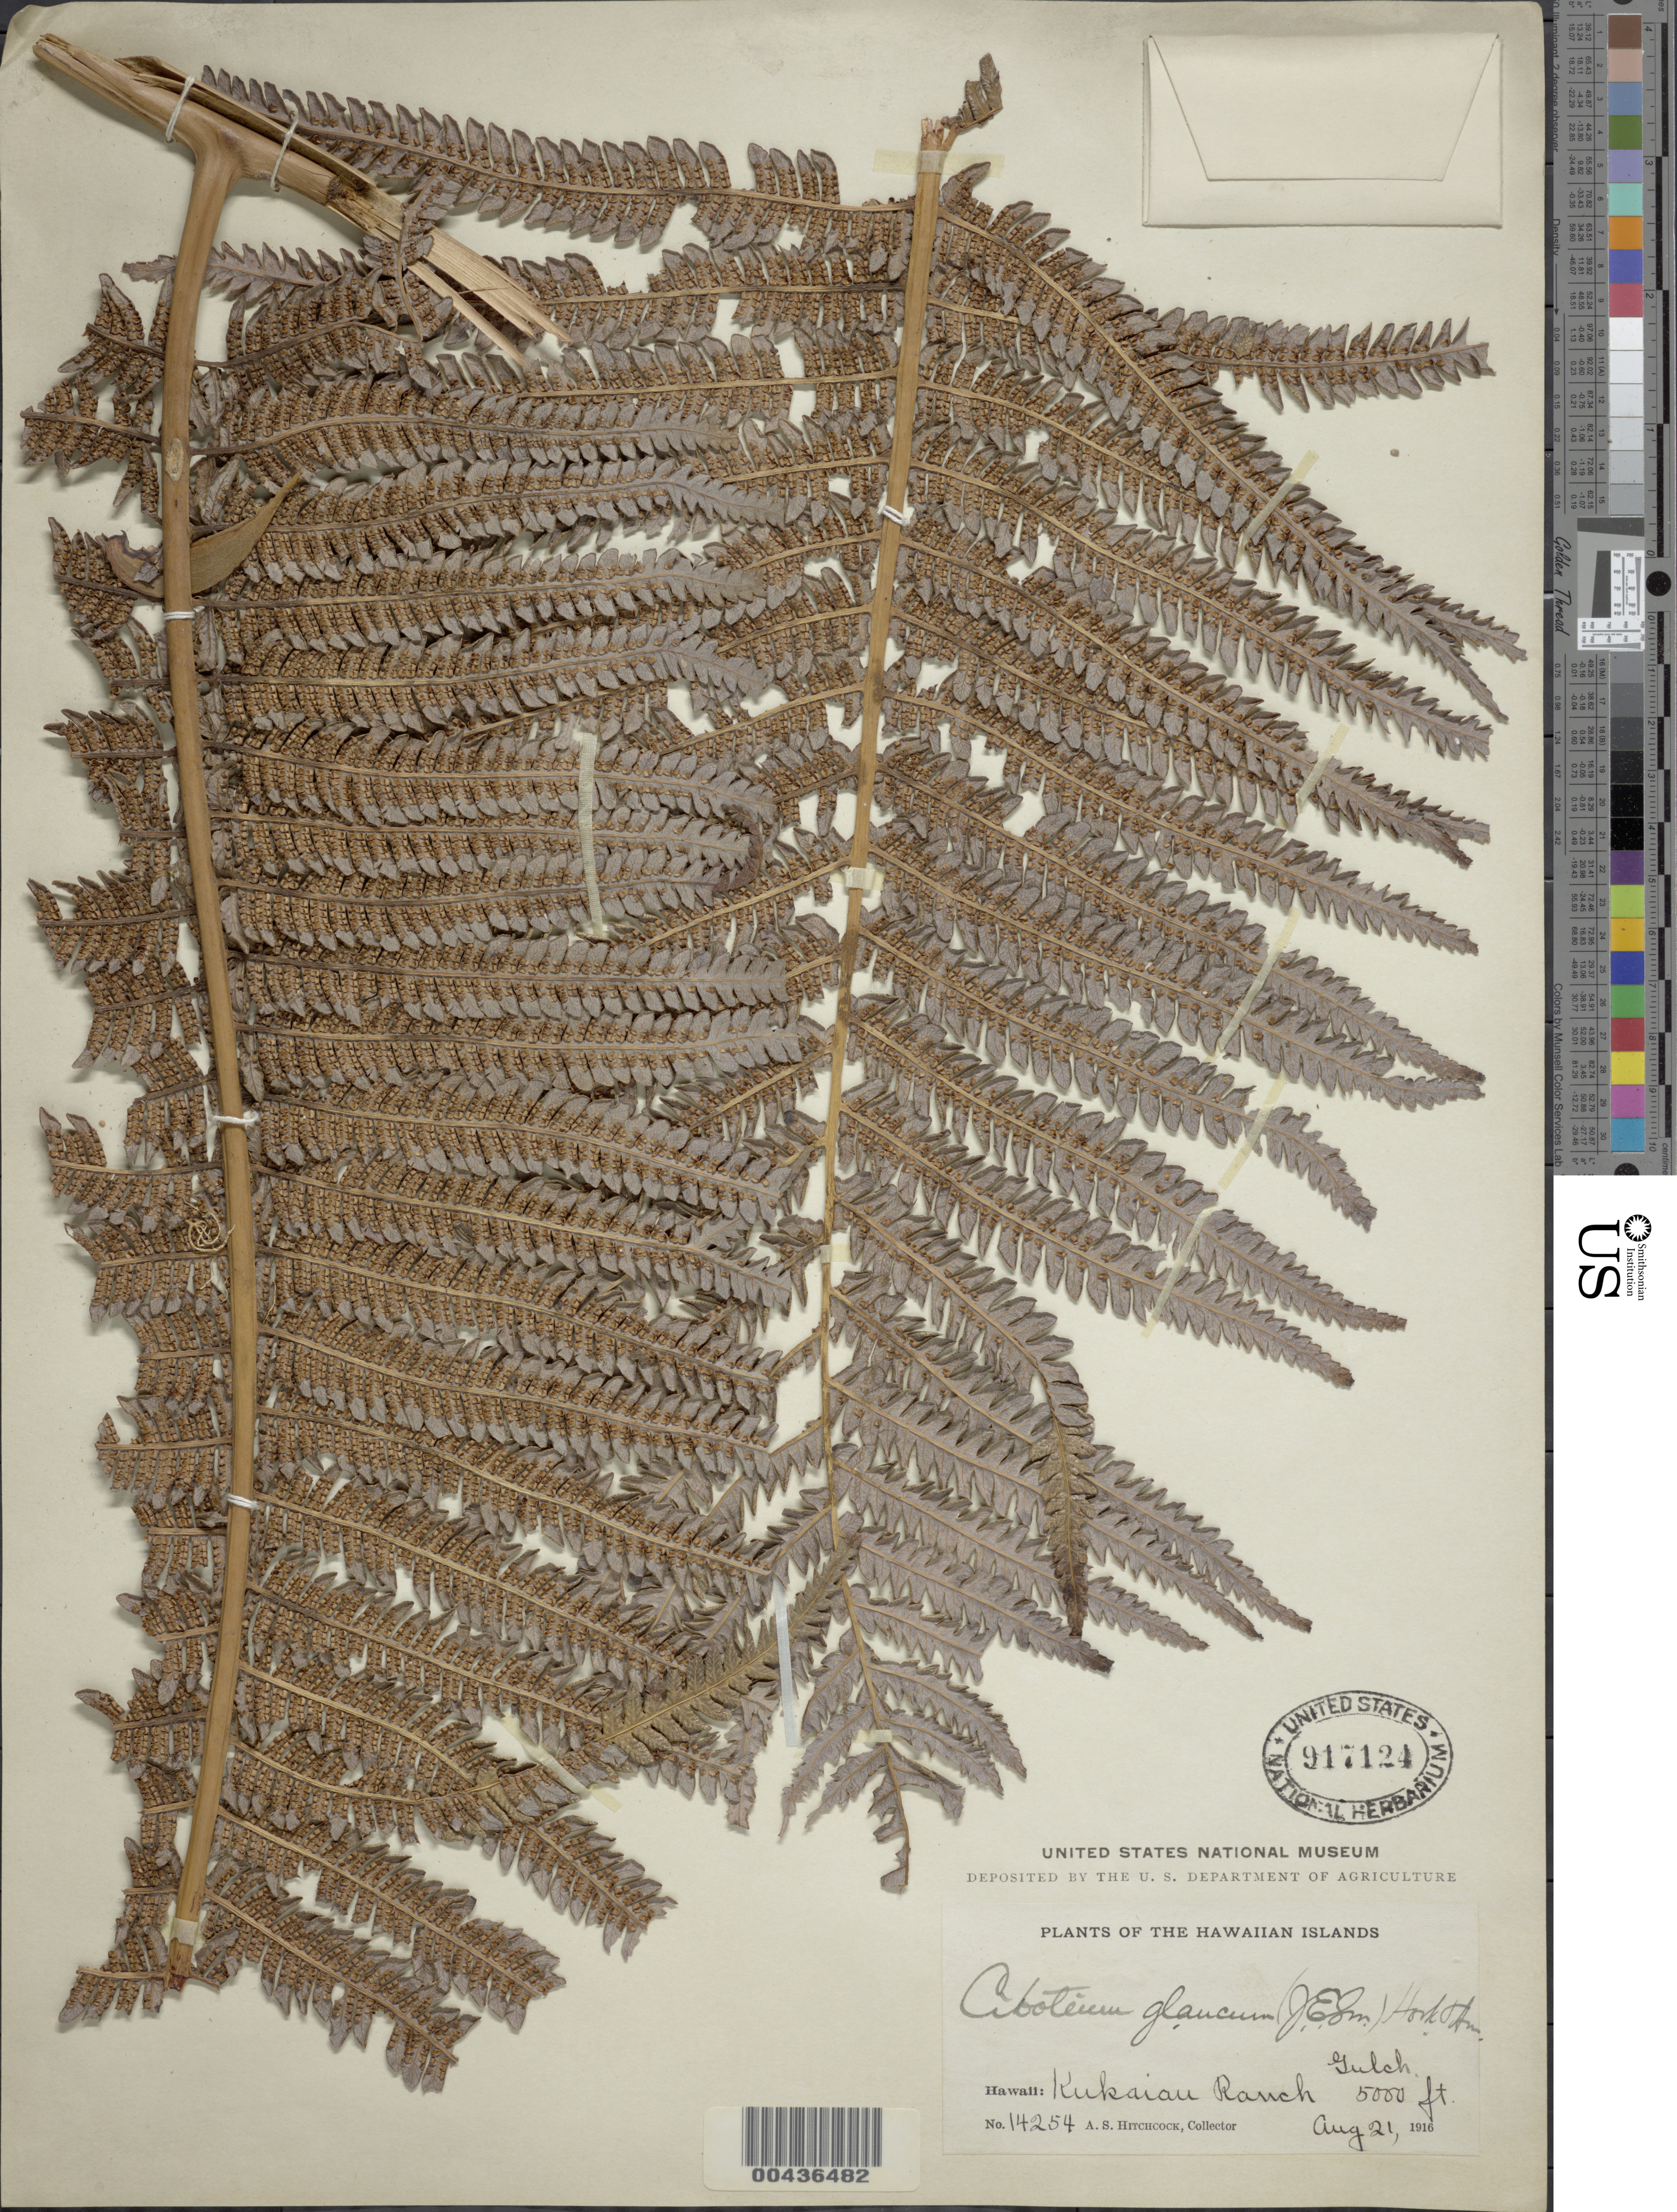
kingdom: Plantae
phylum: Tracheophyta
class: Polypodiopsida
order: Cyatheales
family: Cibotiaceae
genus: Cibotium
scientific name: Cibotium glaucum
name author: (Sm.) Hook. & Arn.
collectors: A. S. Hitchcock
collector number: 14254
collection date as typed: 21 Aug 1916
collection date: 1916-08-21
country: United States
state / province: Hawaii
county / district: Hawaii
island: Hawaii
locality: Kukaiau Ranch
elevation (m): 1524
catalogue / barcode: US 917124